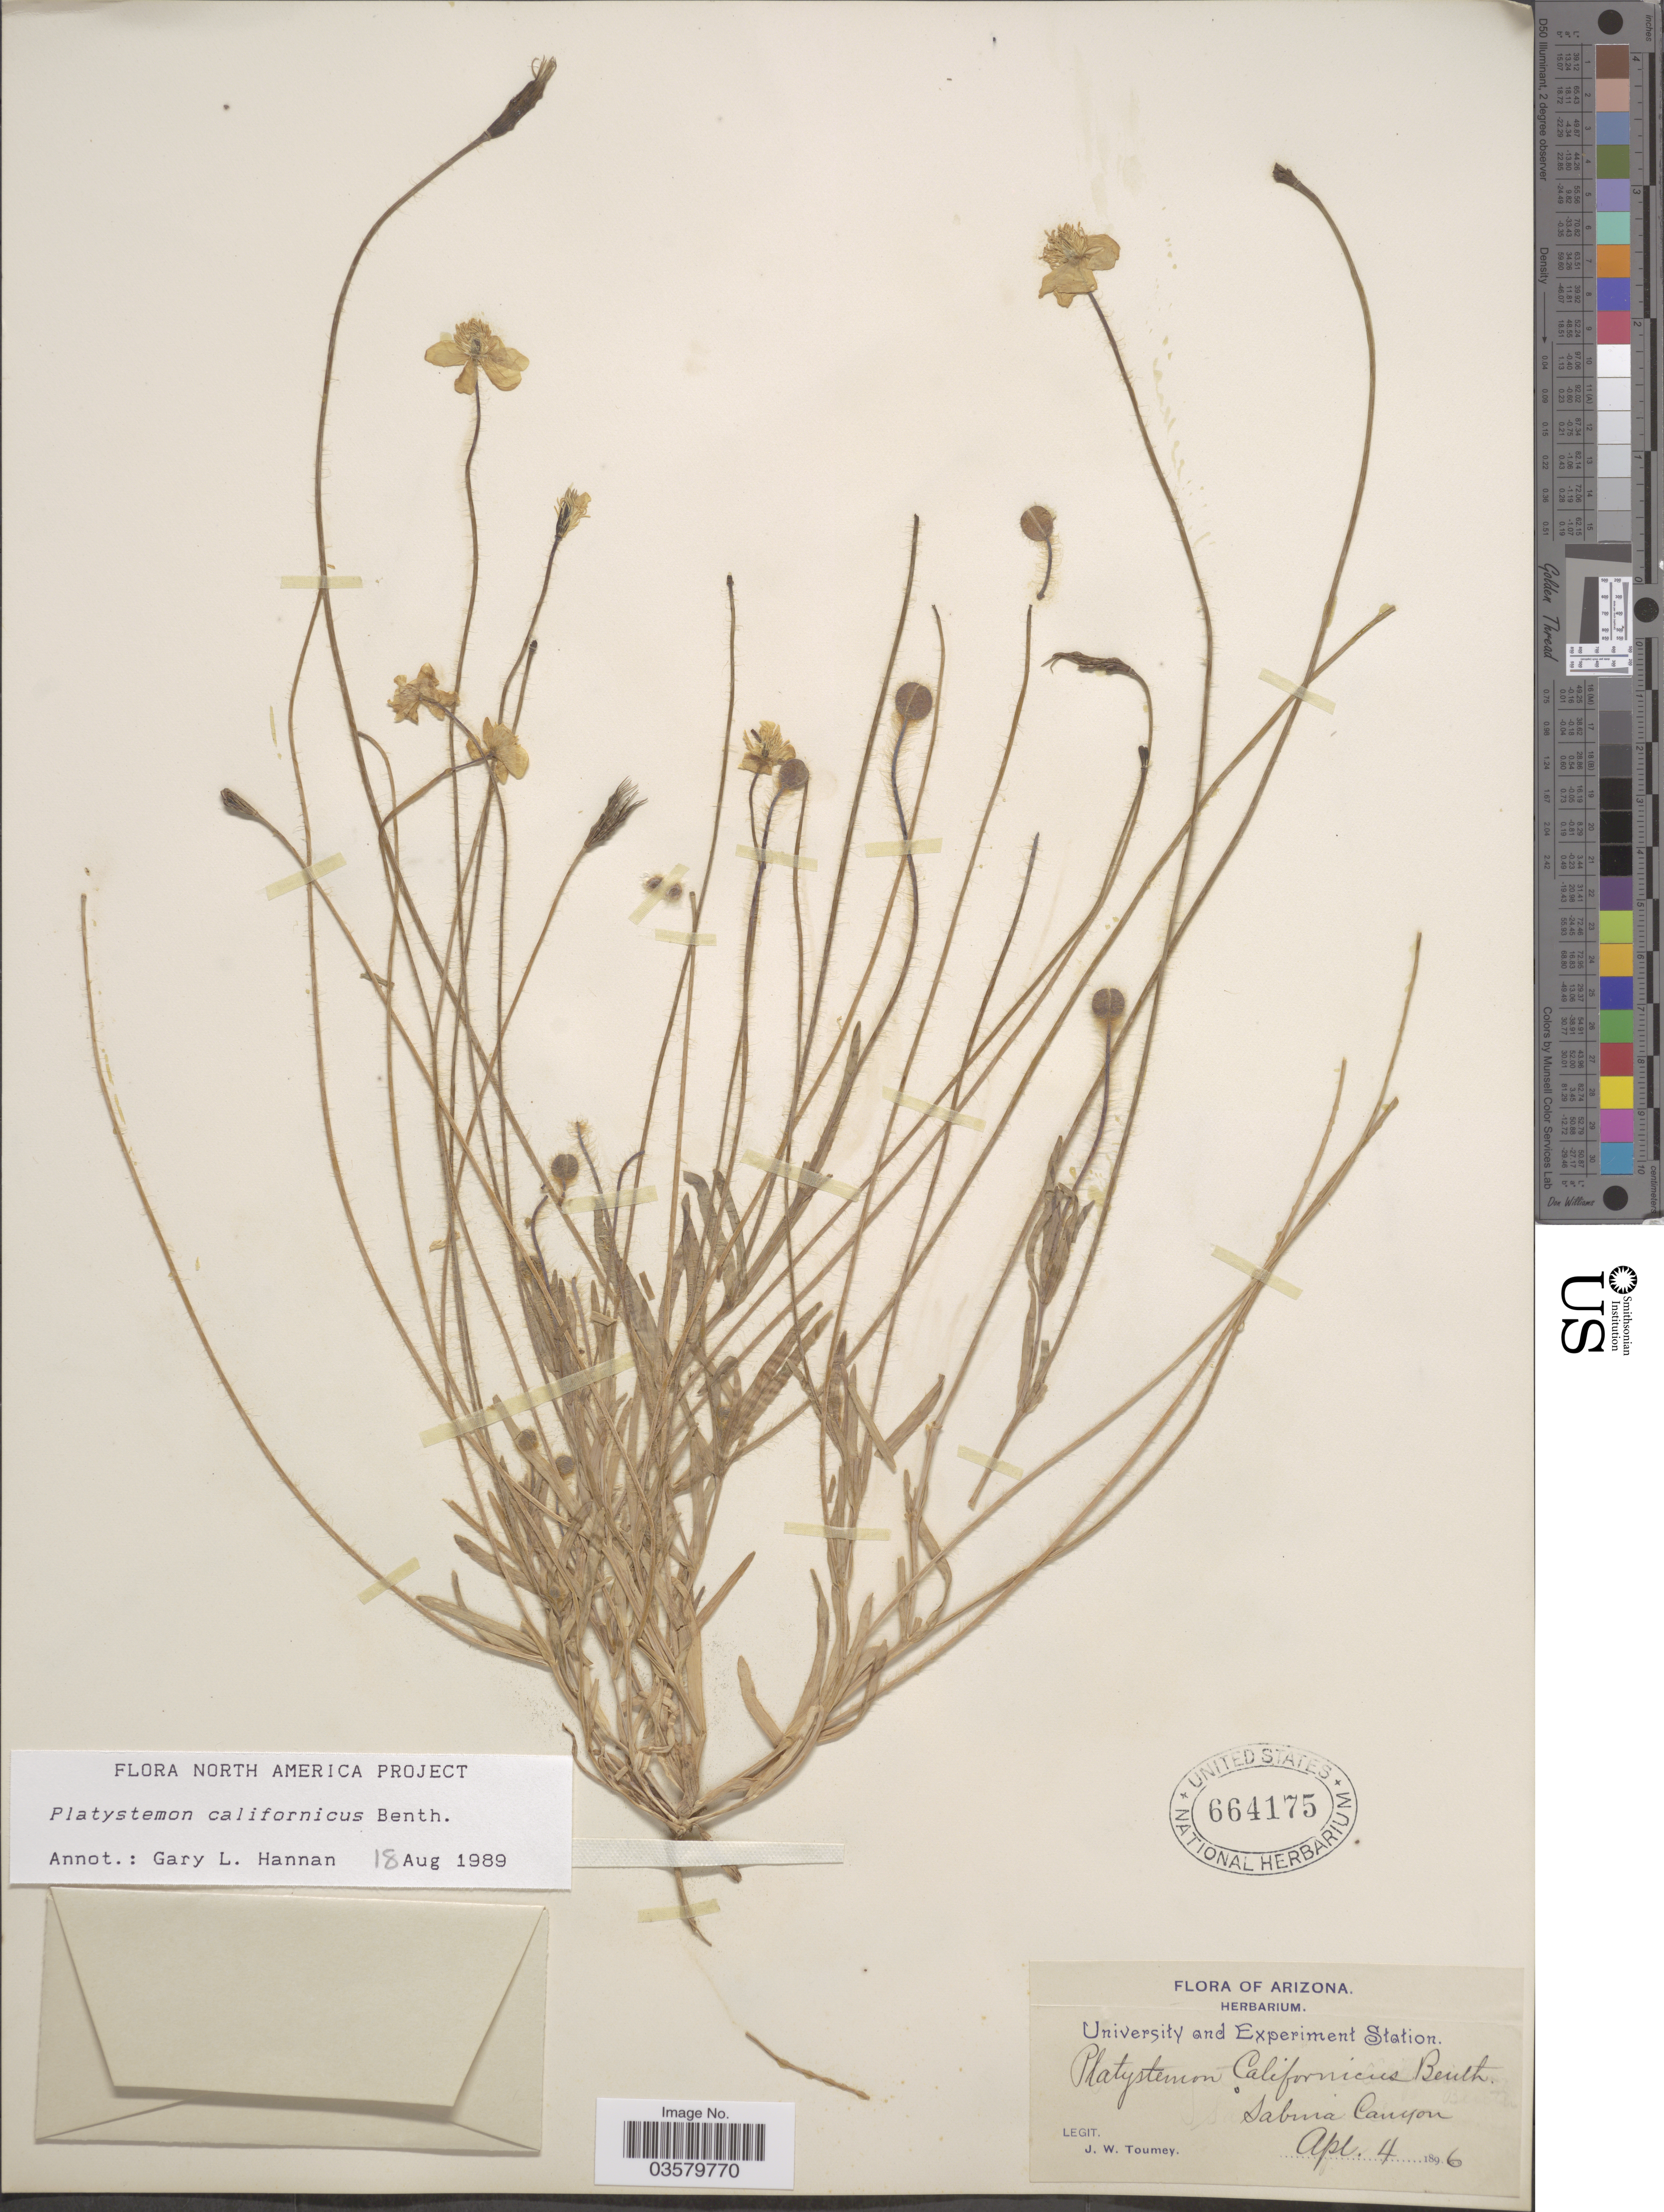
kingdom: Plantae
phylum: Tracheophyta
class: Magnoliopsida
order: Ranunculales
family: Papaveraceae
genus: Platystemon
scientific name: Platystemon californicus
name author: Benth.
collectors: J. W. Toumey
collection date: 1896-04-04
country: United States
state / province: Arizona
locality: Sabina Canyon.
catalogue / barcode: US 664175